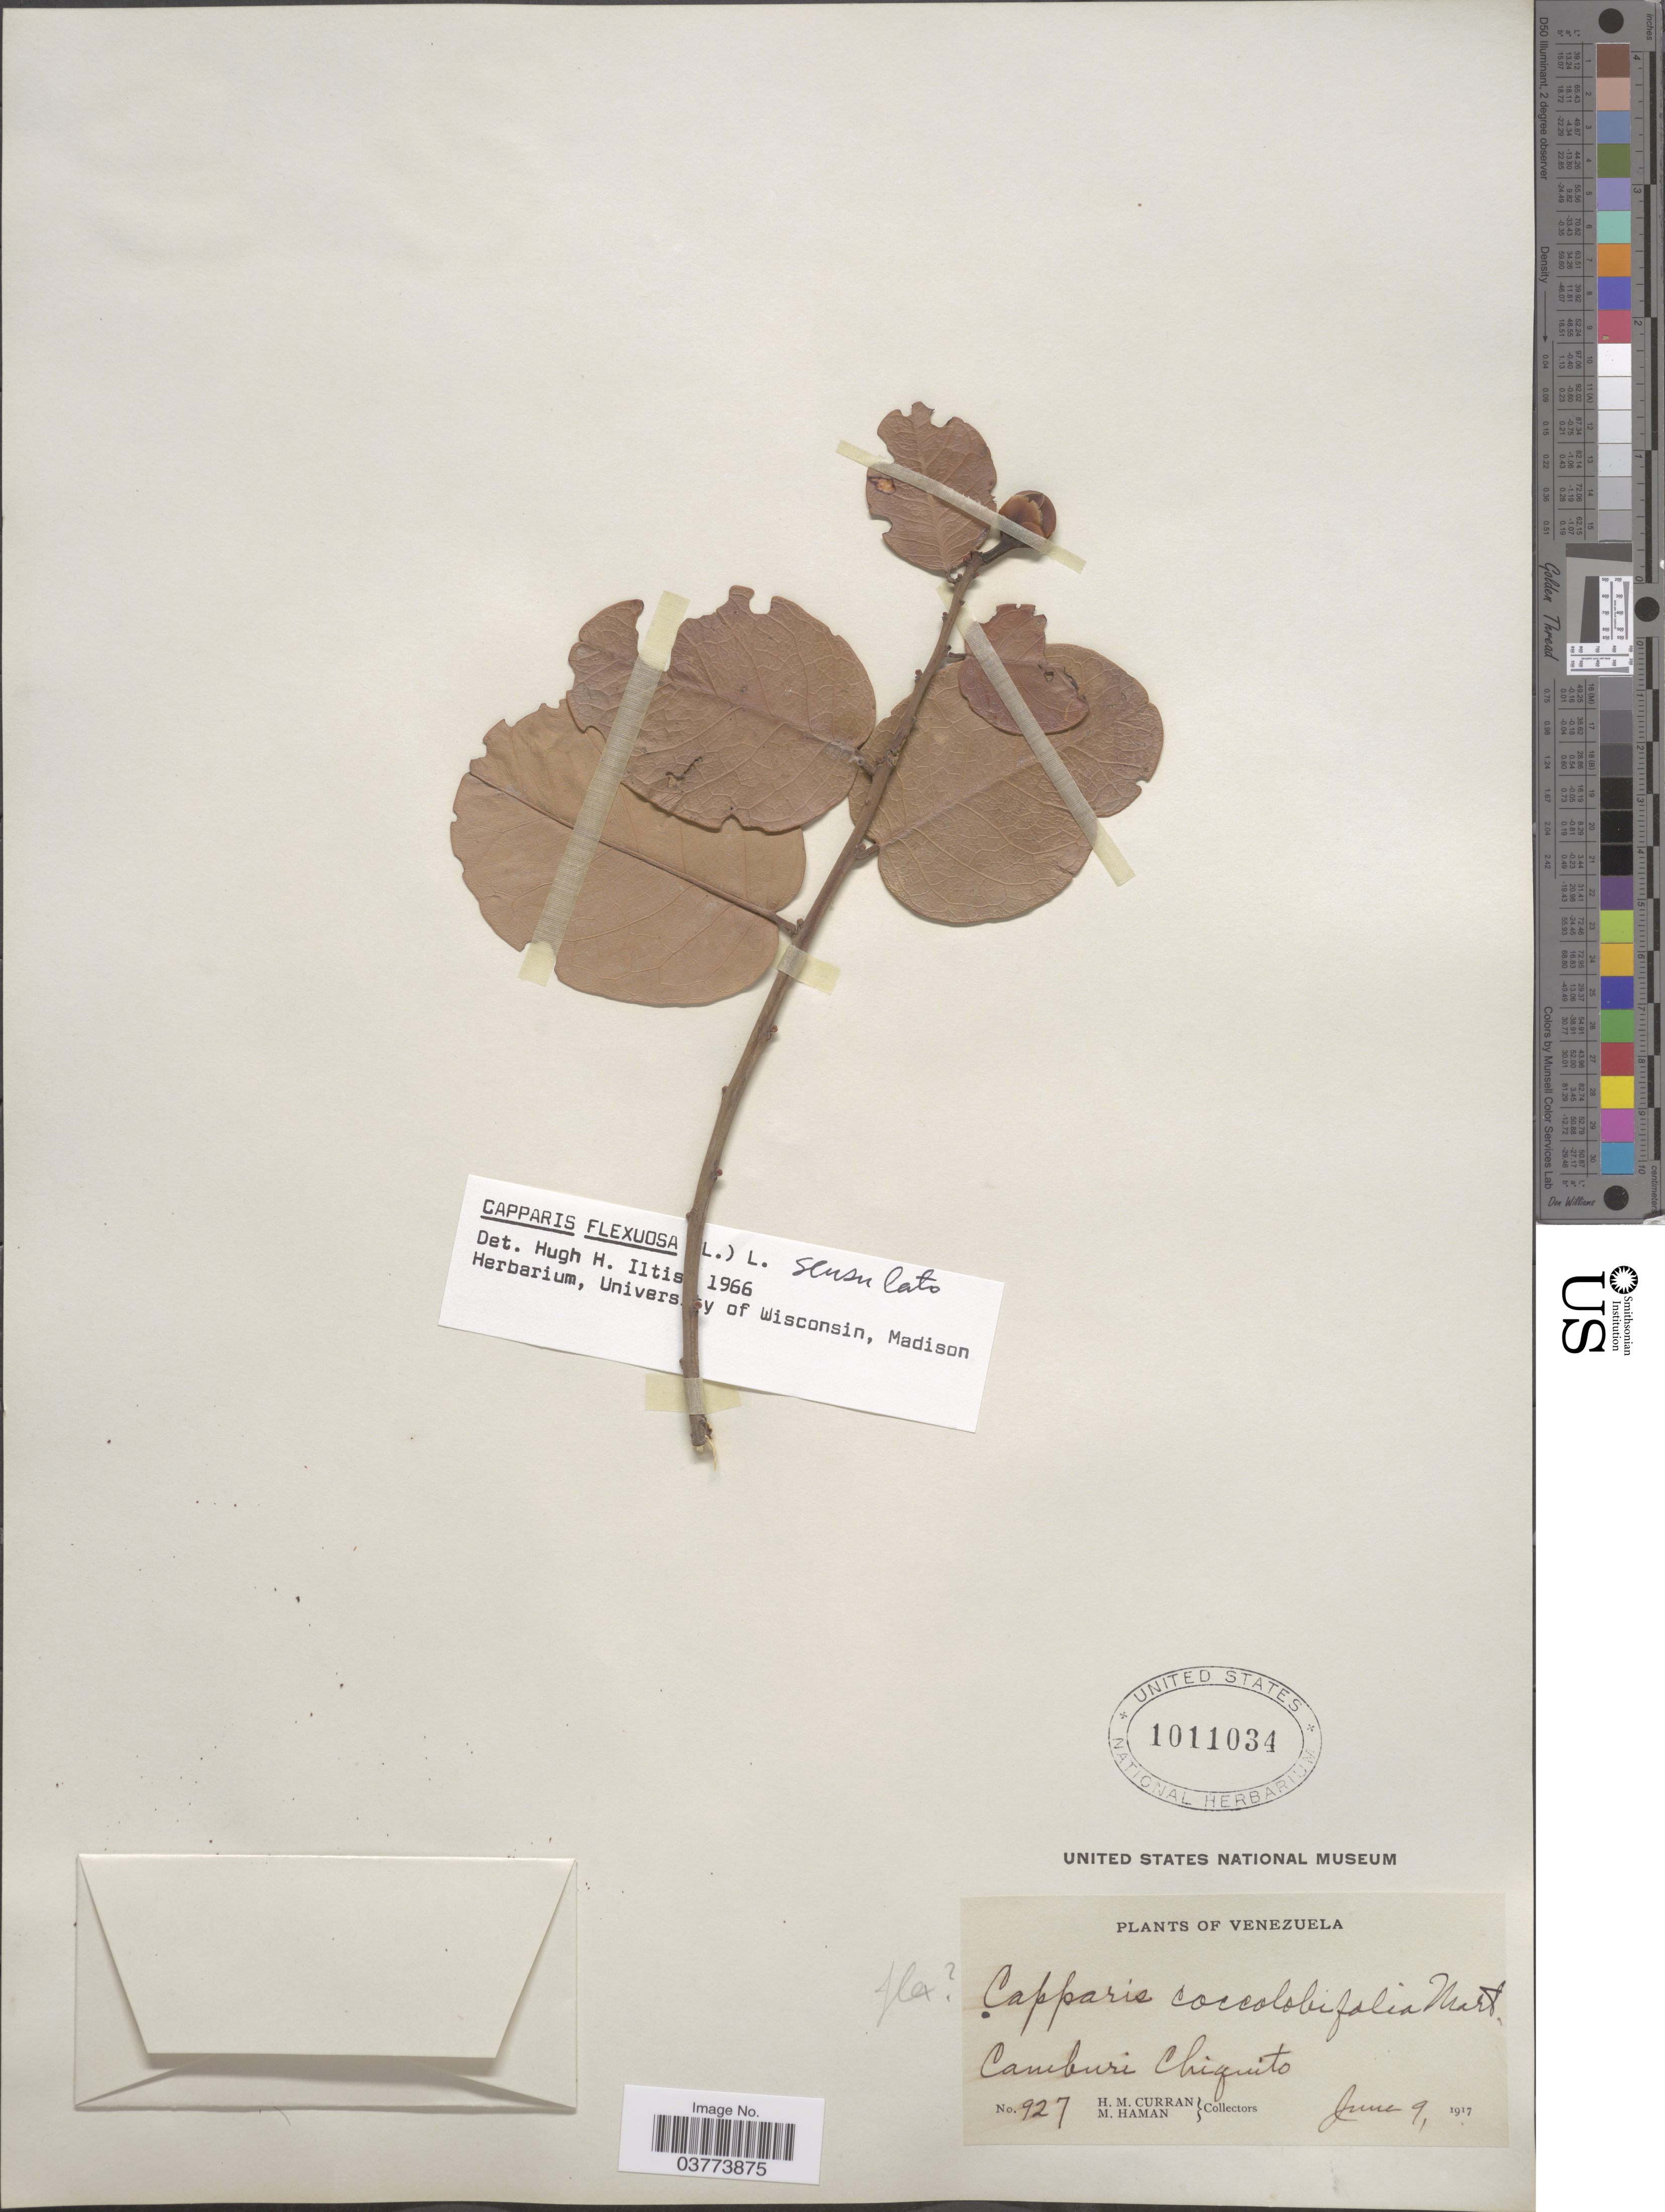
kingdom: Plantae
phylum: Tracheophyta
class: Magnoliopsida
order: Brassicales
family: Capparaceae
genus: Cynophalla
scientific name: Cynophalla flexuosa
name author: (L.) J. Presl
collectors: H. M. Curran & M. Haman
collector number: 927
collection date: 1917-06-09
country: Venezuela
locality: Camburi Chiquito.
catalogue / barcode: US 1011034